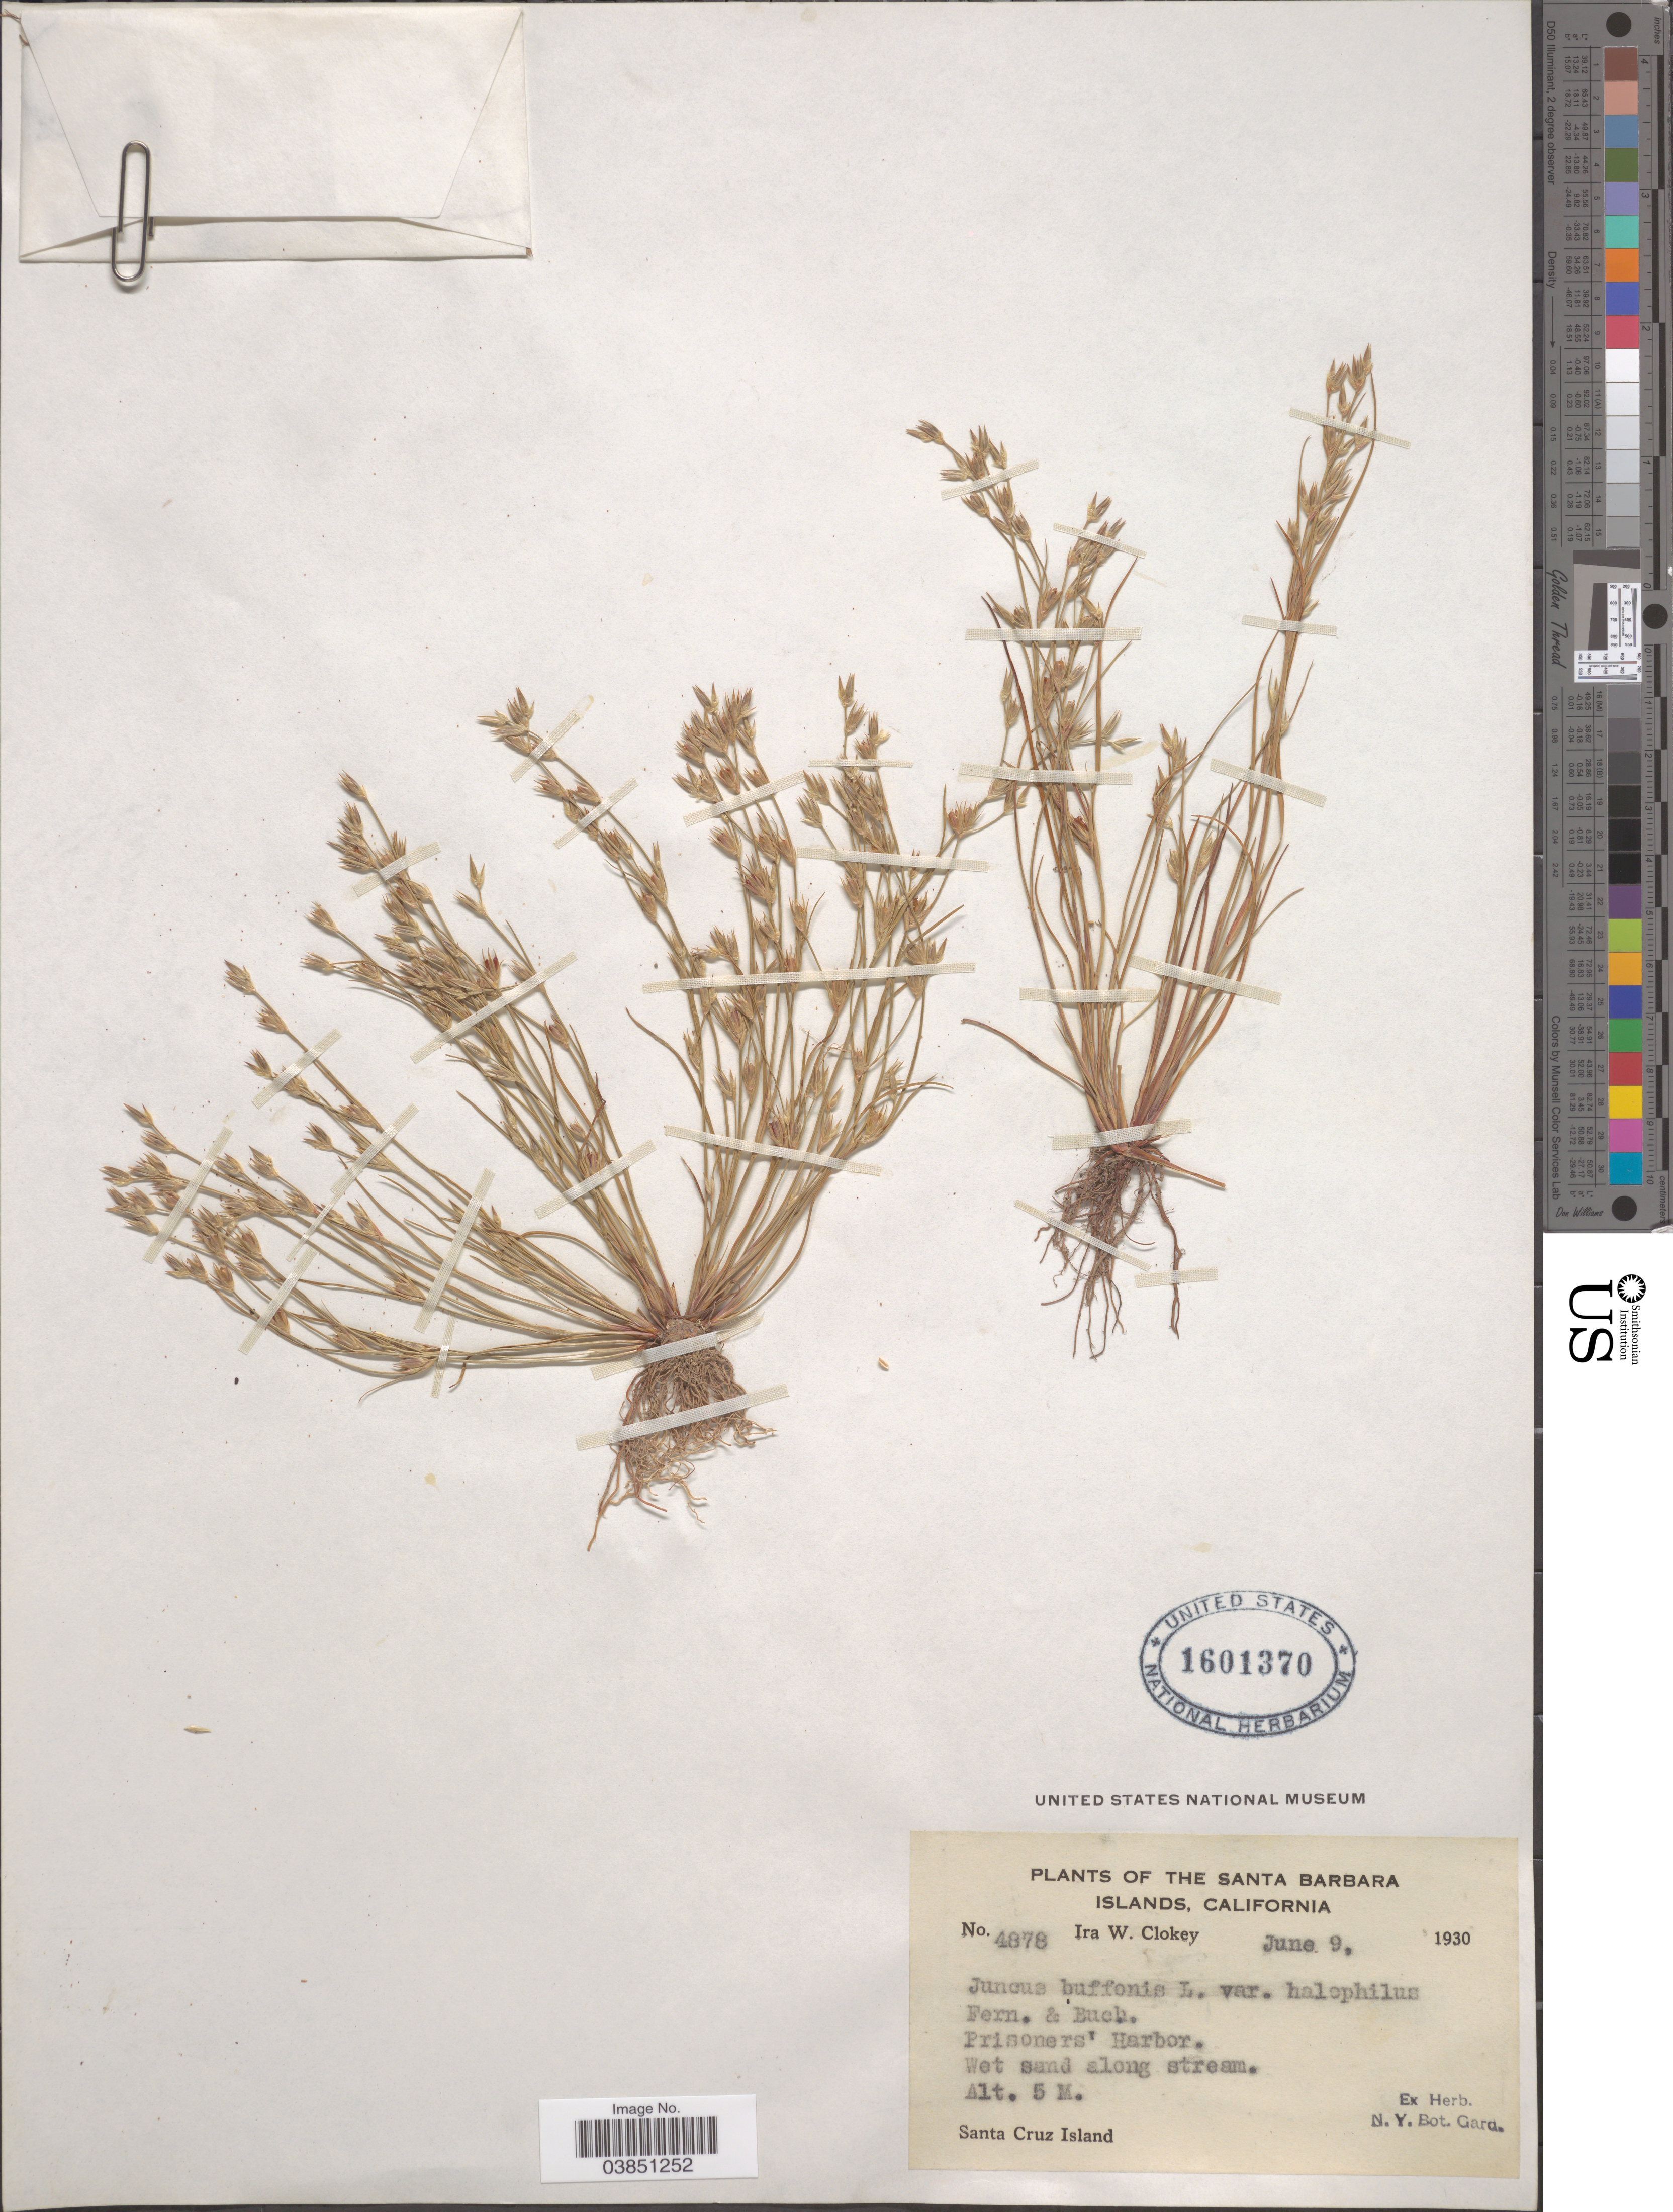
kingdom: Plantae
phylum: Tracheophyta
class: Liliopsida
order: Poales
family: Juncaceae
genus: Juncus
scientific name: Juncus bufonius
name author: L.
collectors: I. W. Clokey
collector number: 4878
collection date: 1930-06-09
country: United States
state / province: California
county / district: Santa Barbara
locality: Santa Barbara Islands. Prisoners' Harbor. Santa Cruz Island.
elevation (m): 5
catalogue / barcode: US 1601370